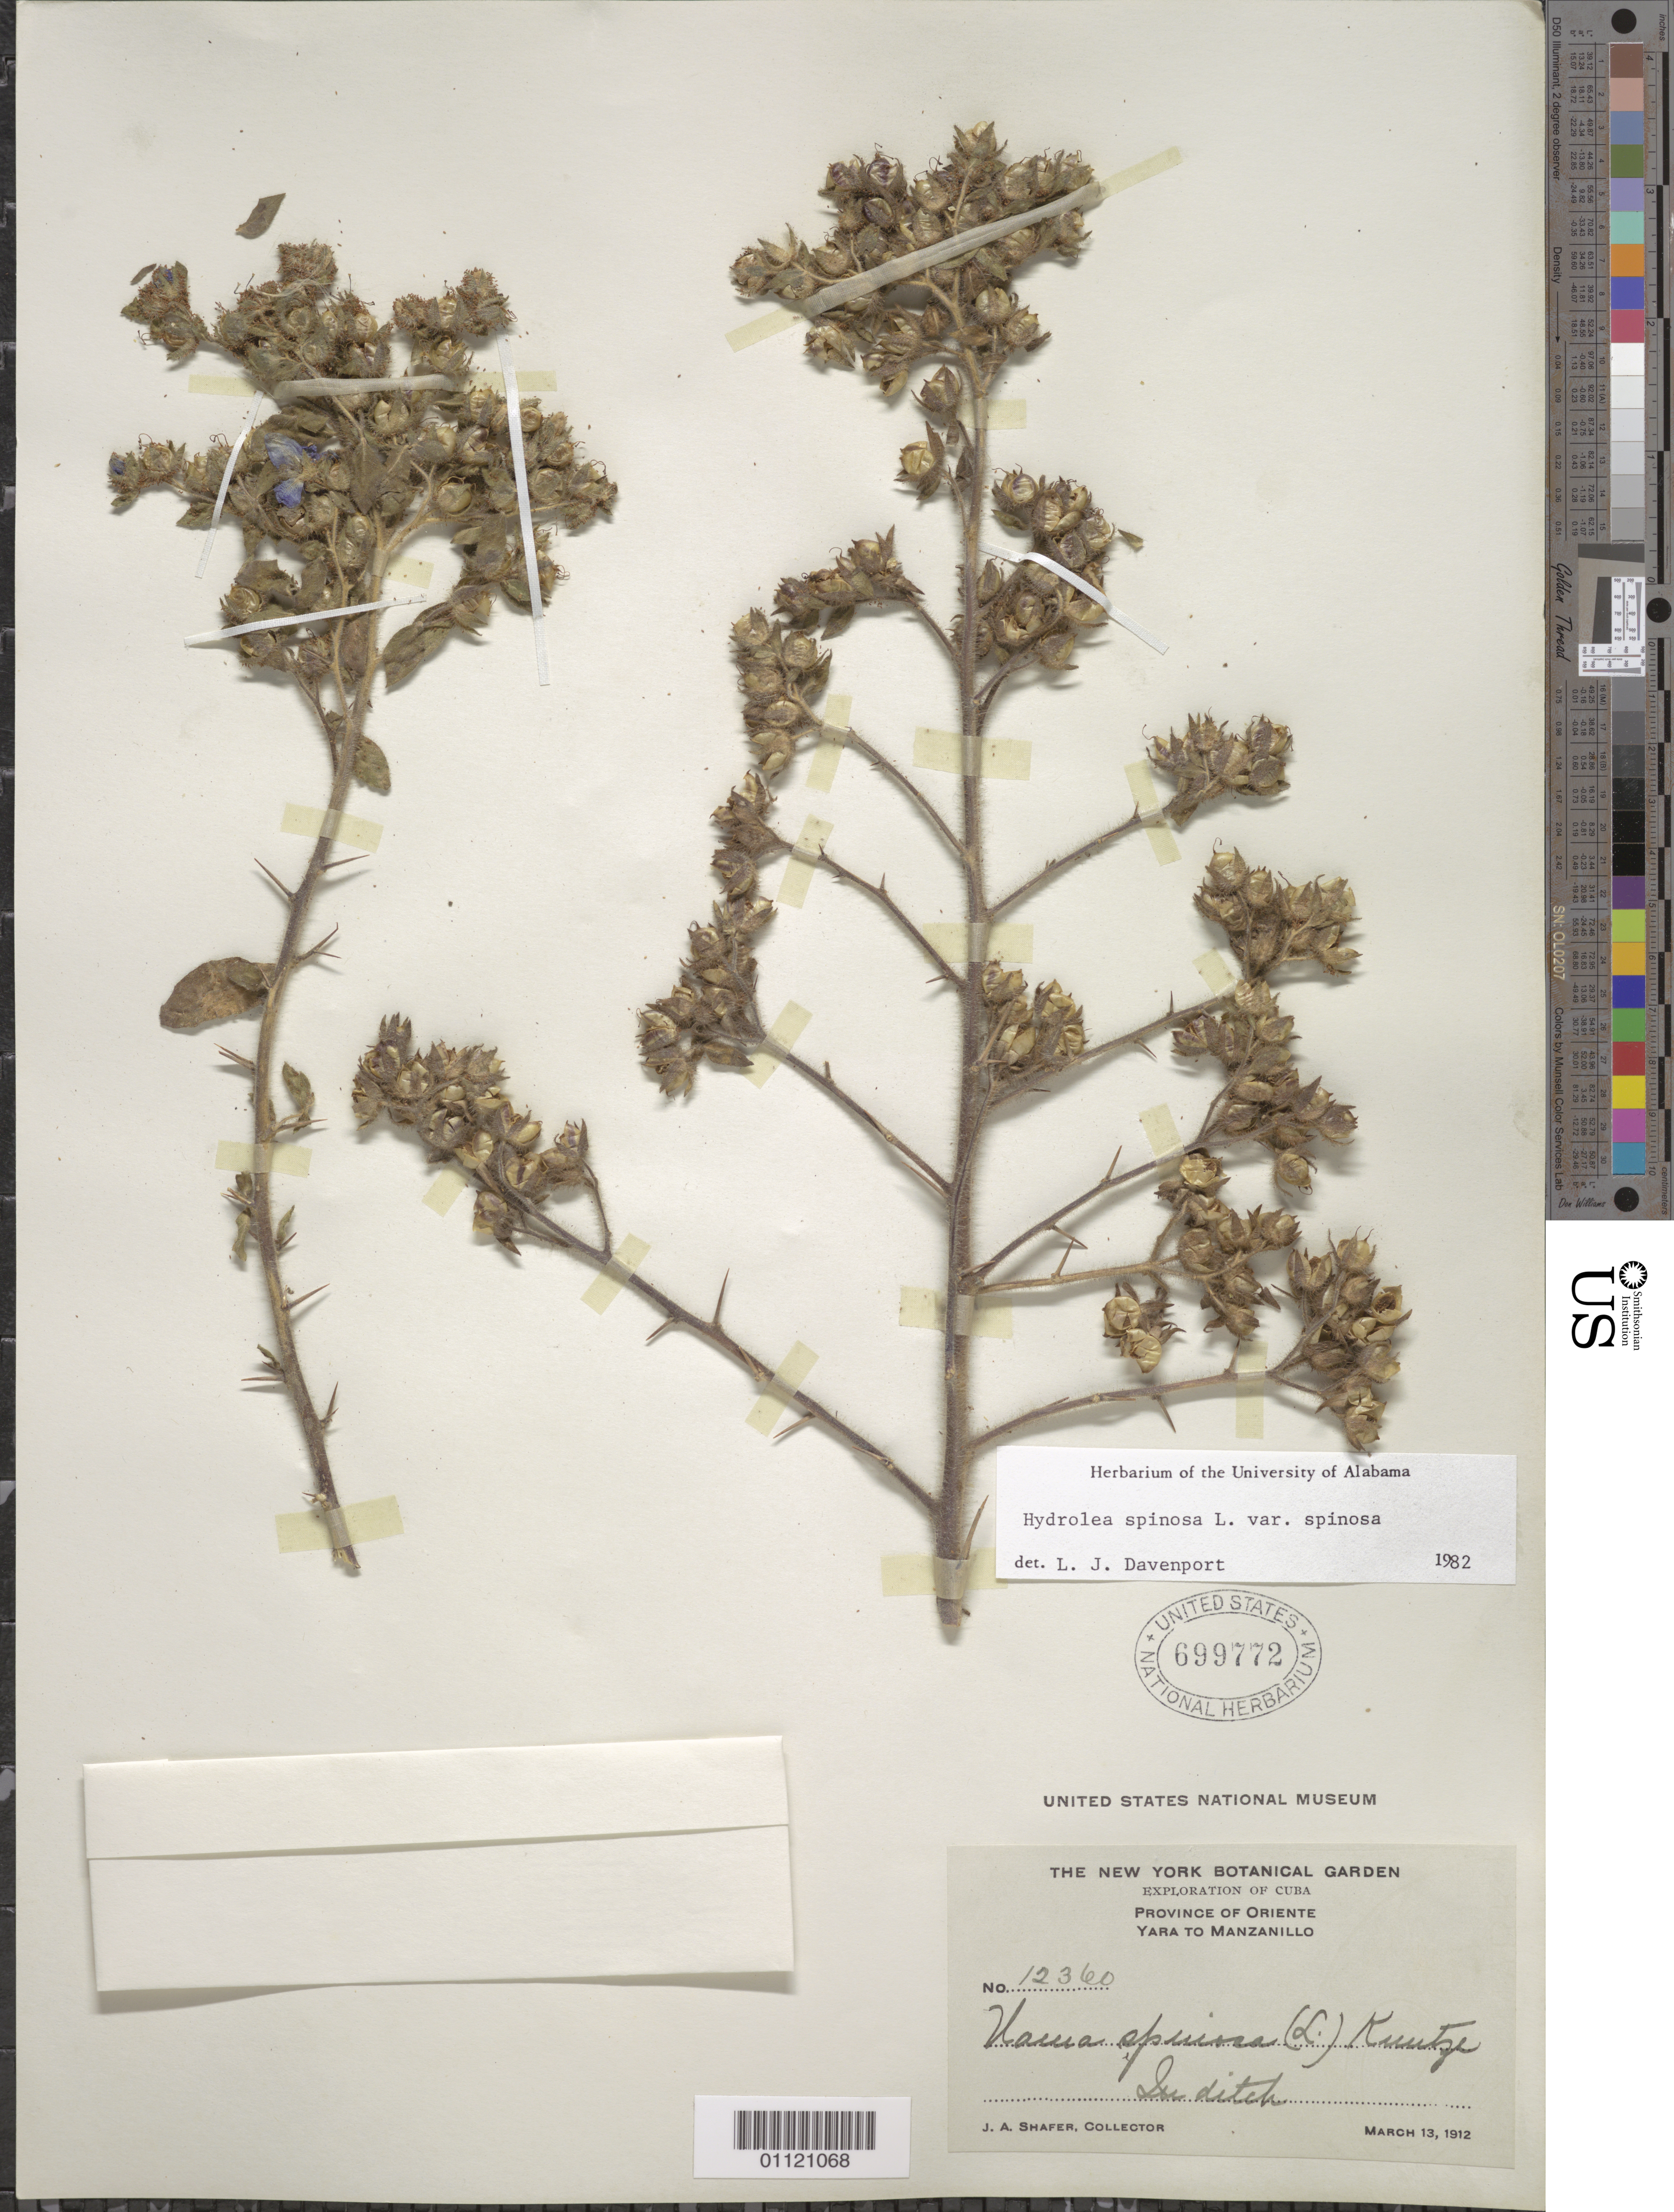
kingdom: Plantae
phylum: Tracheophyta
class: Magnoliopsida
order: Solanales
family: Hydroleaceae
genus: Hydrolea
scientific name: Hydrolea spinosa var. spinosa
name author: L.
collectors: J. A. Shafer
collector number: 12360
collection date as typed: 13 Mar 1912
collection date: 1912-03-13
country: Cuba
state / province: Granma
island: Cuba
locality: Yara to Manzanillo; in ditch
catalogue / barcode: US 699772